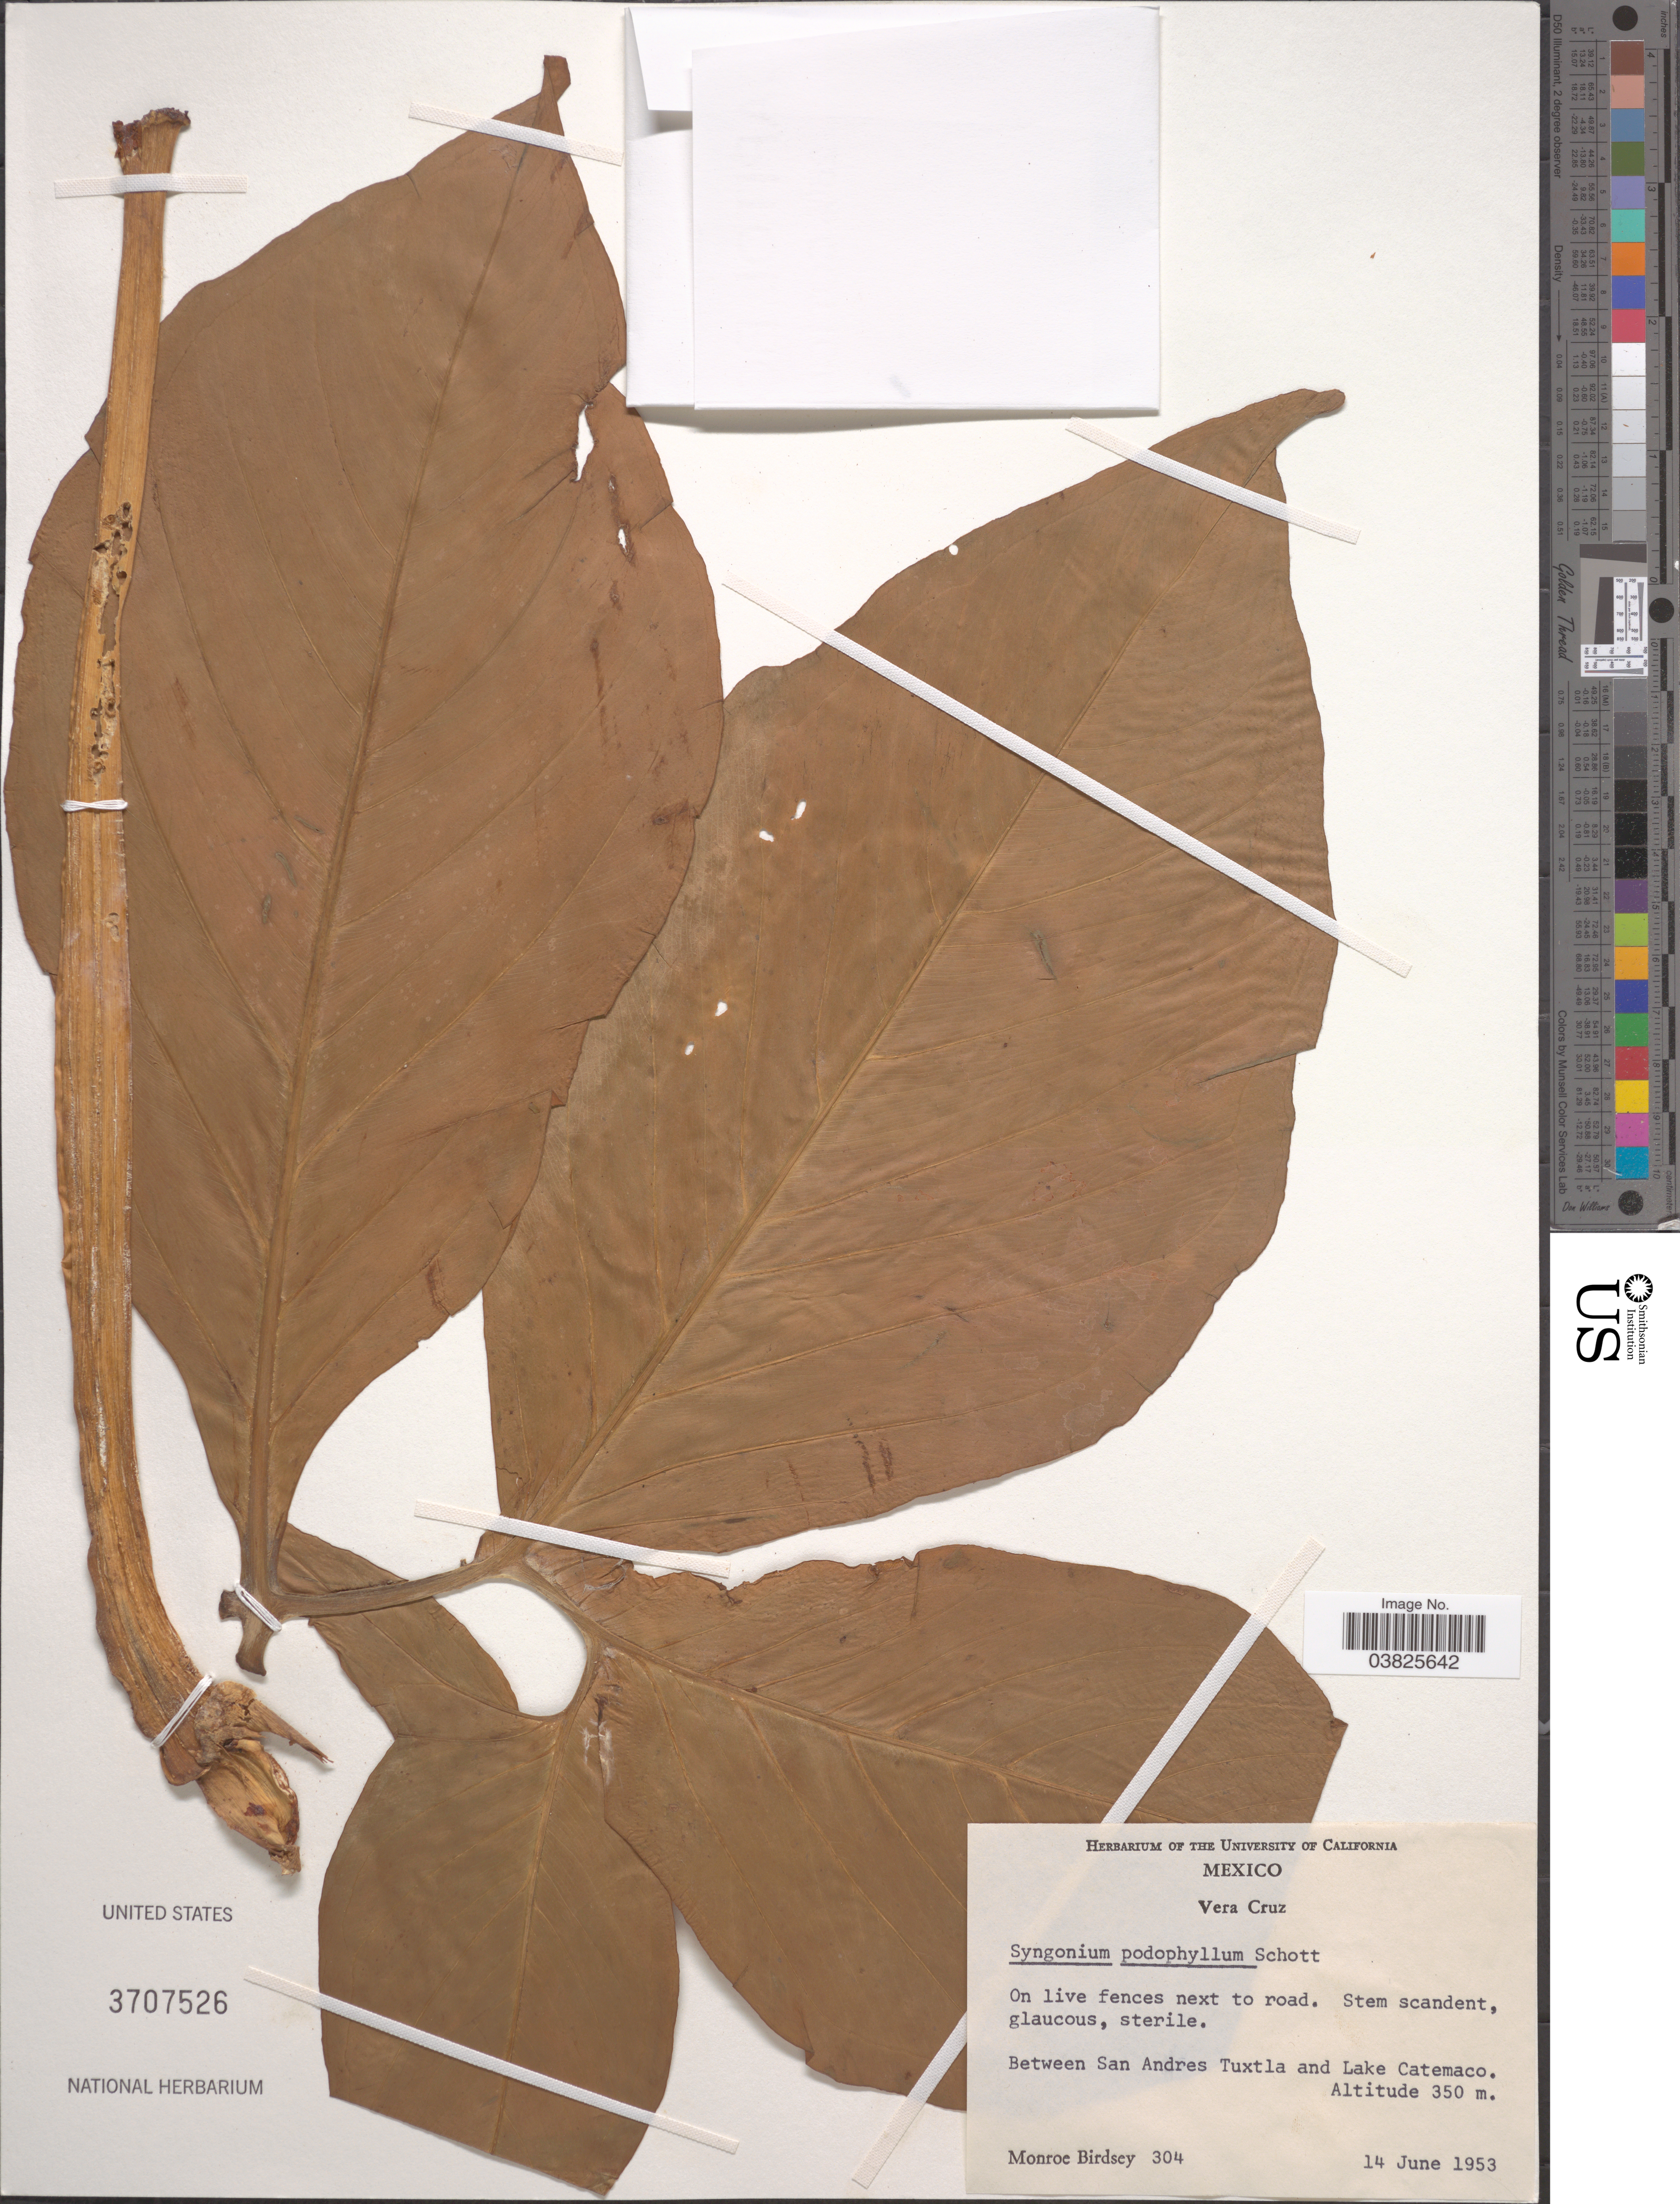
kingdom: Plantae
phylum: Tracheophyta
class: Liliopsida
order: Alismatales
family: Araceae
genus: Syngonium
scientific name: Syngonium podophyllum 'Lemon-Lime'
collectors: M. Birdsey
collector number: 304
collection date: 1953-06-14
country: Mexico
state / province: Veracruz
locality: Vera Cruz. Next to road. Between San Andres Tuxtla and Lake Catemaco.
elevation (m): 350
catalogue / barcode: US 3707526